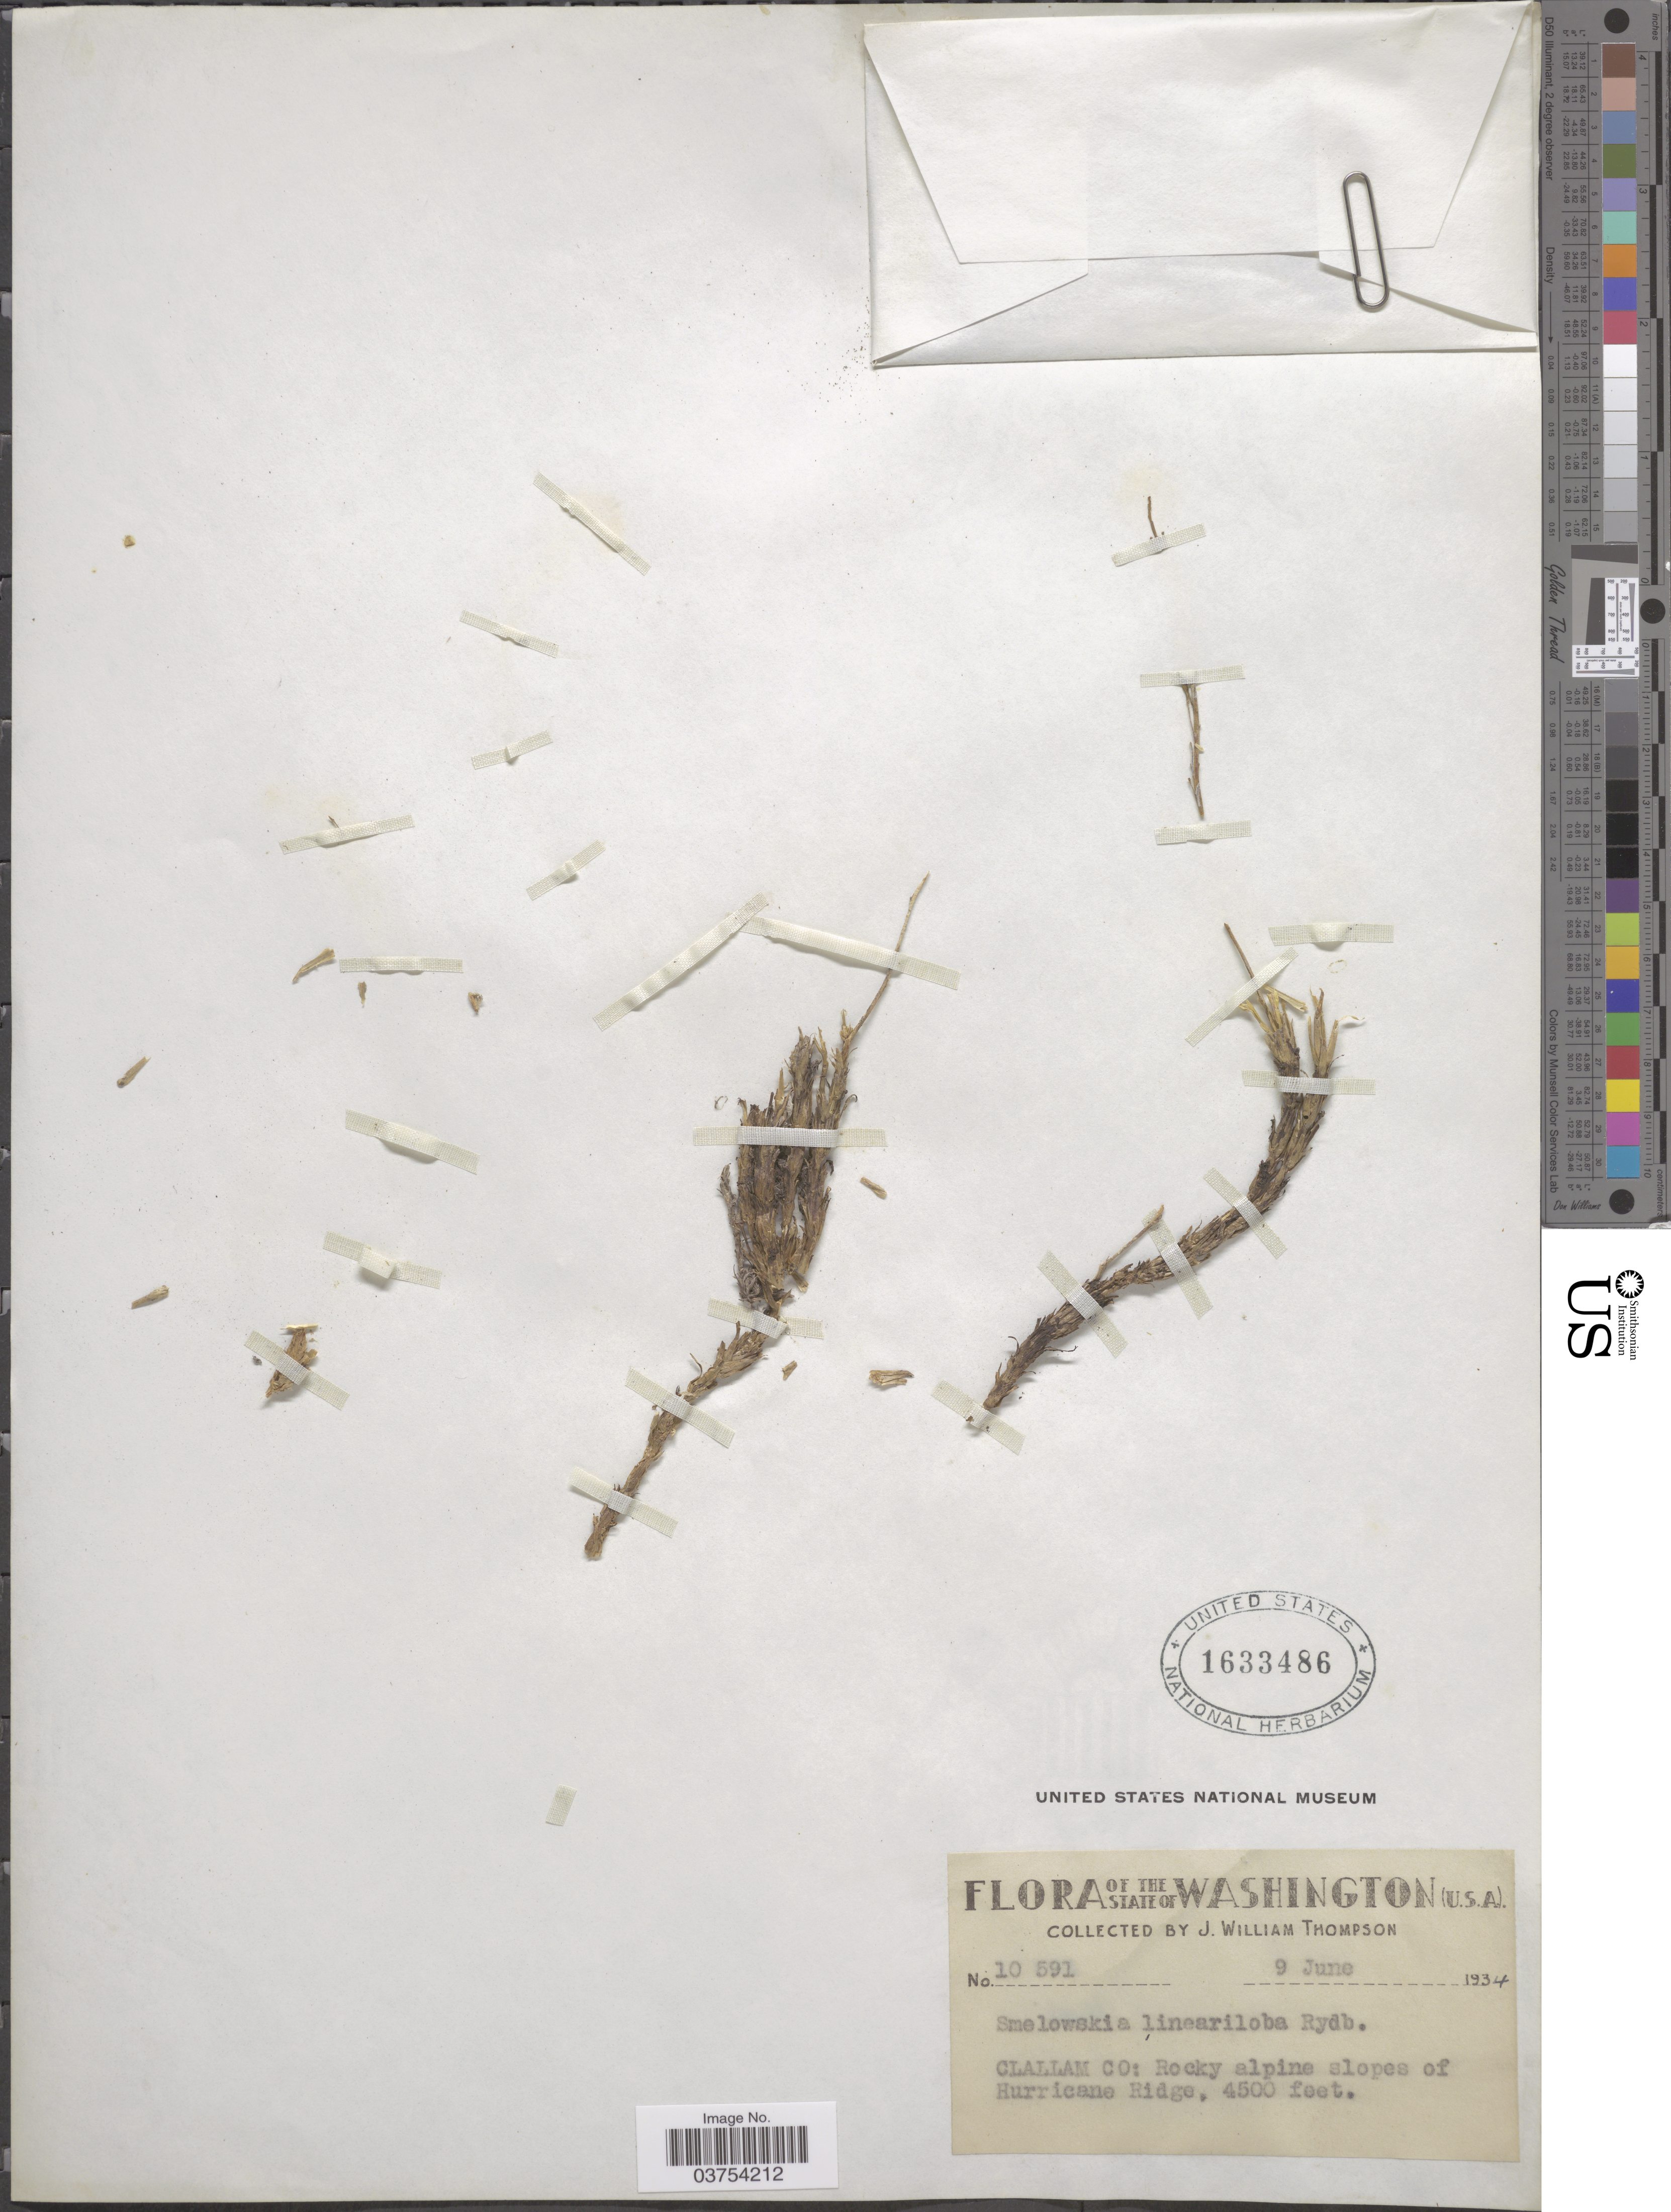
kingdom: Plantae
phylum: Tracheophyta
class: Magnoliopsida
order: Brassicales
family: Brassicaceae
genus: Smelowskia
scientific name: Smelowskia calycina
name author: (Stephan) C.A. Mey.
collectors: J. W. Thompson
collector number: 10591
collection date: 1934-06-09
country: United States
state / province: Washington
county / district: Clallam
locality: Clallam Co: Rocky alpine slopes of Hurricane Ridge.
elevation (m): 1372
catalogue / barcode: US 1633486